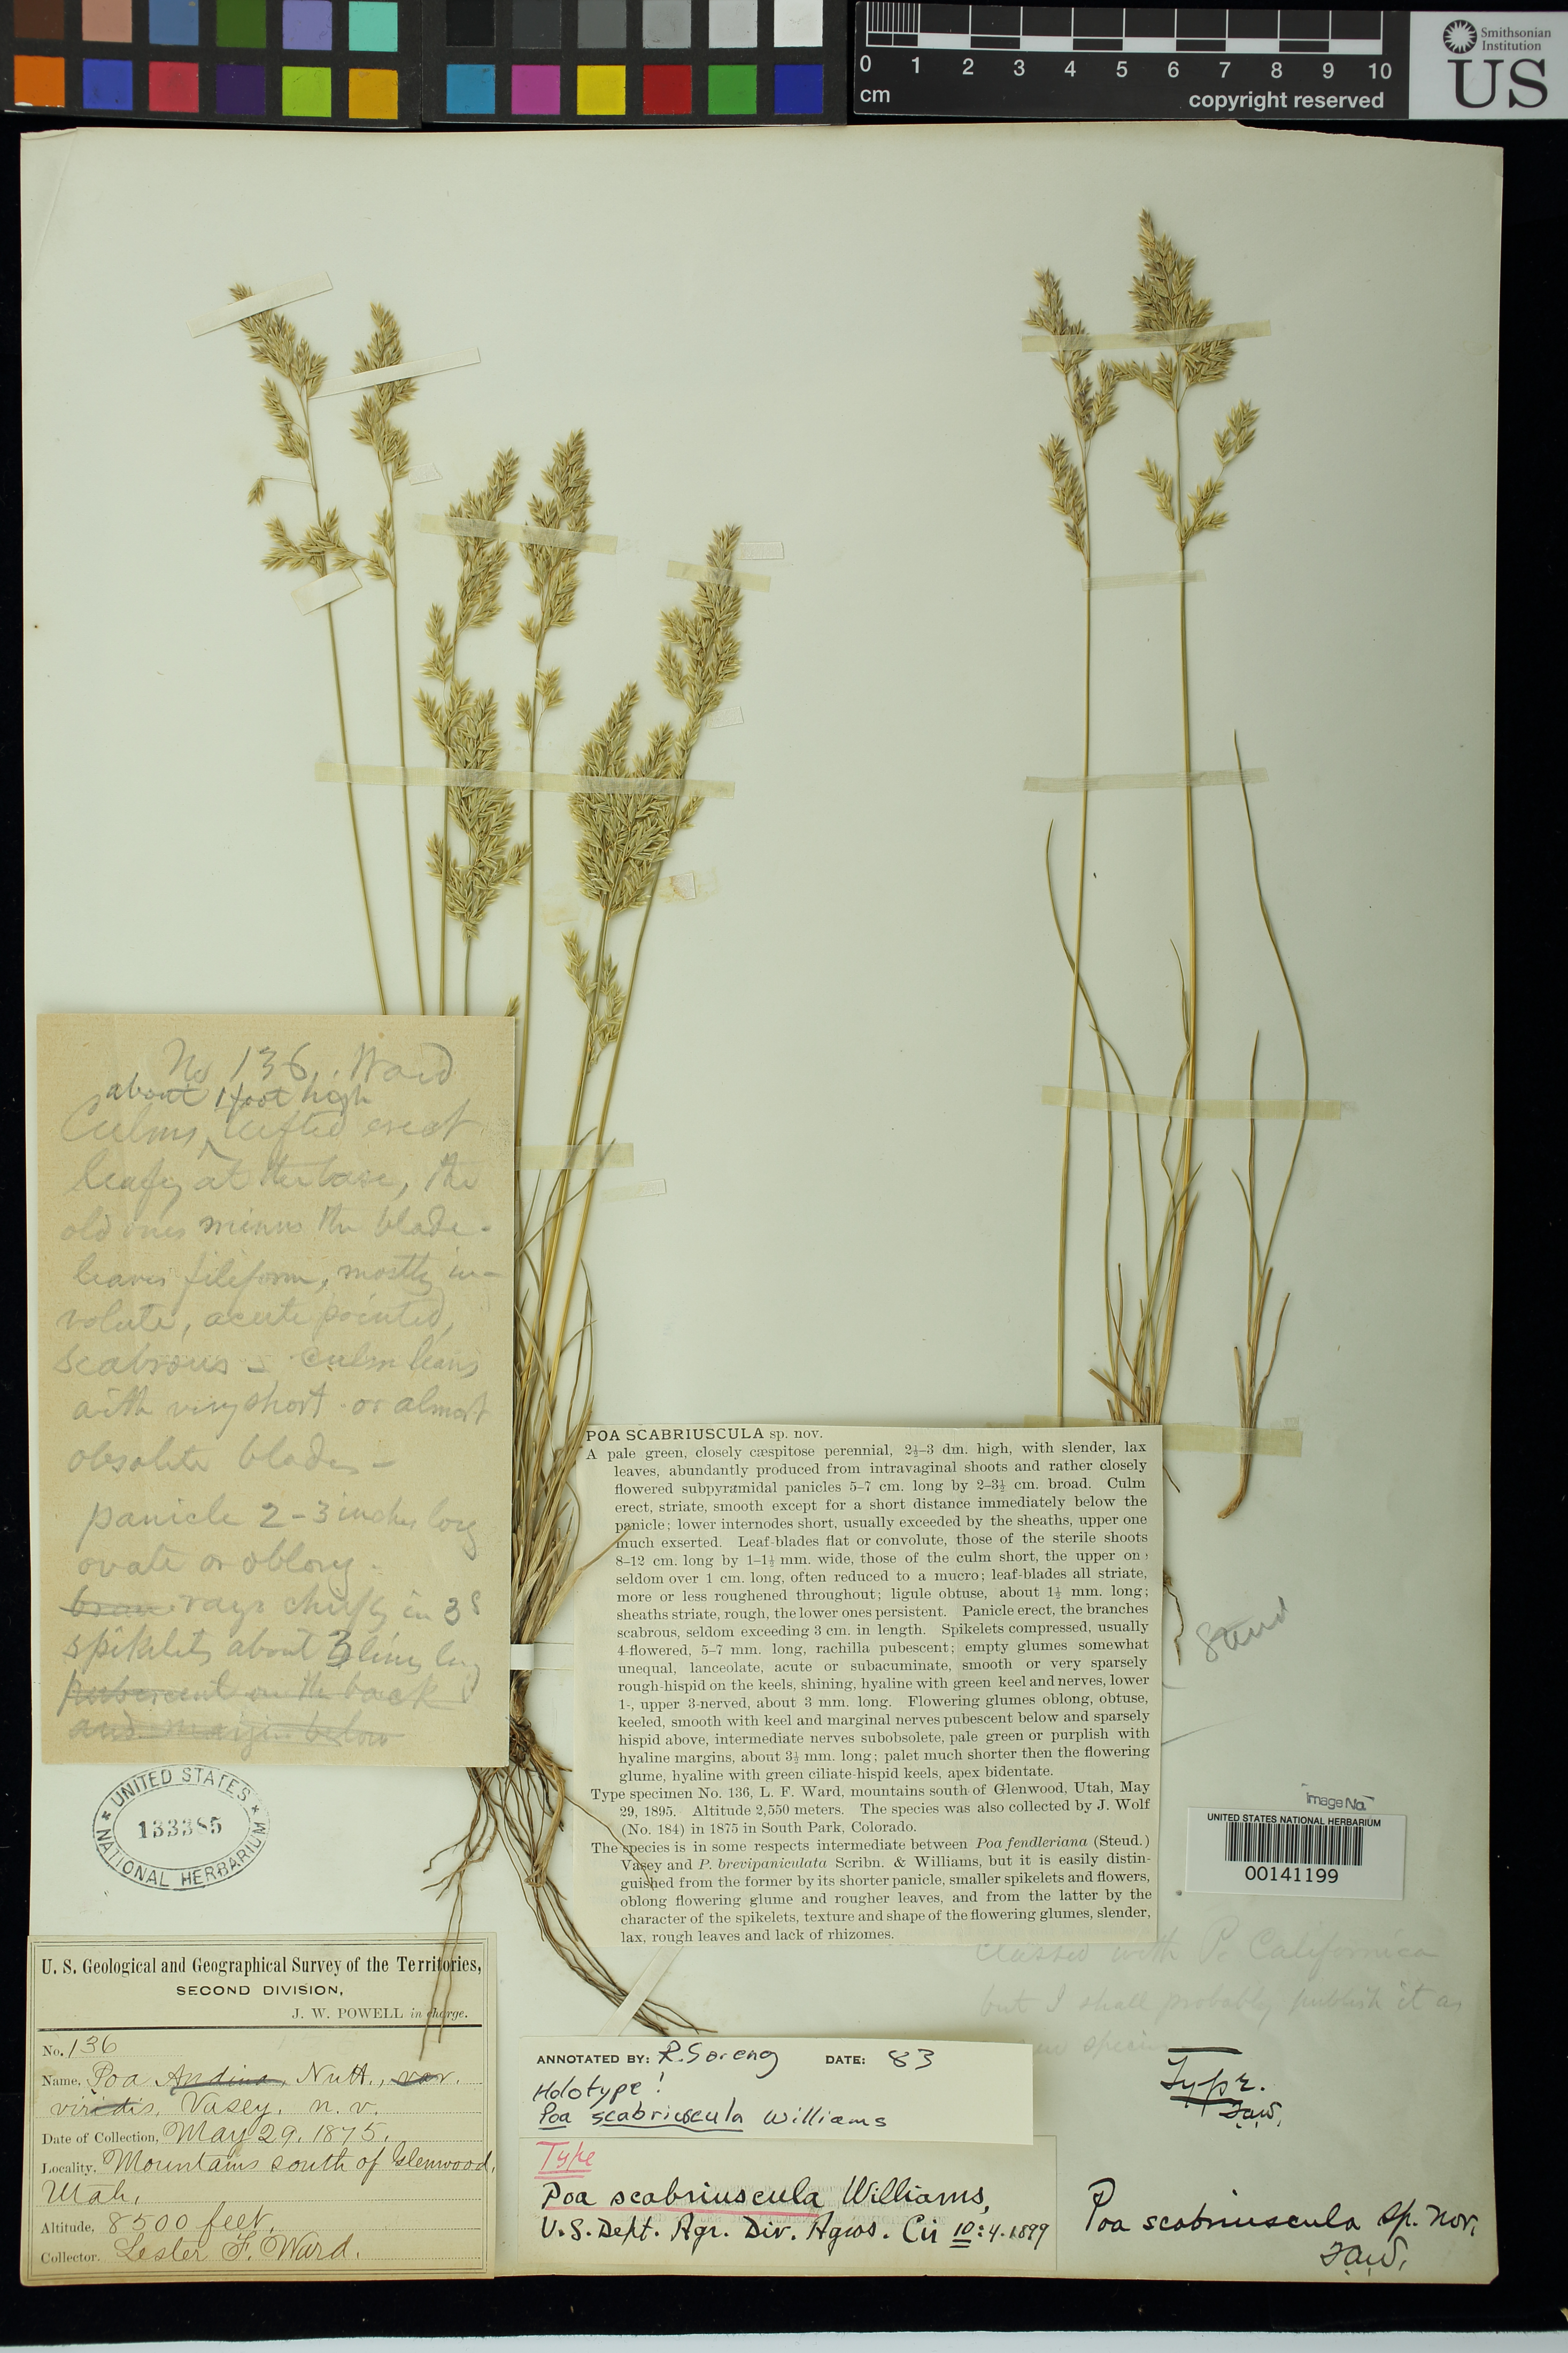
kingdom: Plantae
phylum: Tracheophyta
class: Liliopsida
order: Poales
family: Poaceae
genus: Poa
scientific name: Poa scabriuscula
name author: T.A. Williams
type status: Holotype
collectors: L. F. Ward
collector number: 136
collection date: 1875-05-29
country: United States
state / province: Utah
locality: Mountains south of Glenwood.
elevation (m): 2591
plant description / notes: Protologue cites collection date (apparently erroneously) as "May 29, 1895".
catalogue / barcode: US 133385